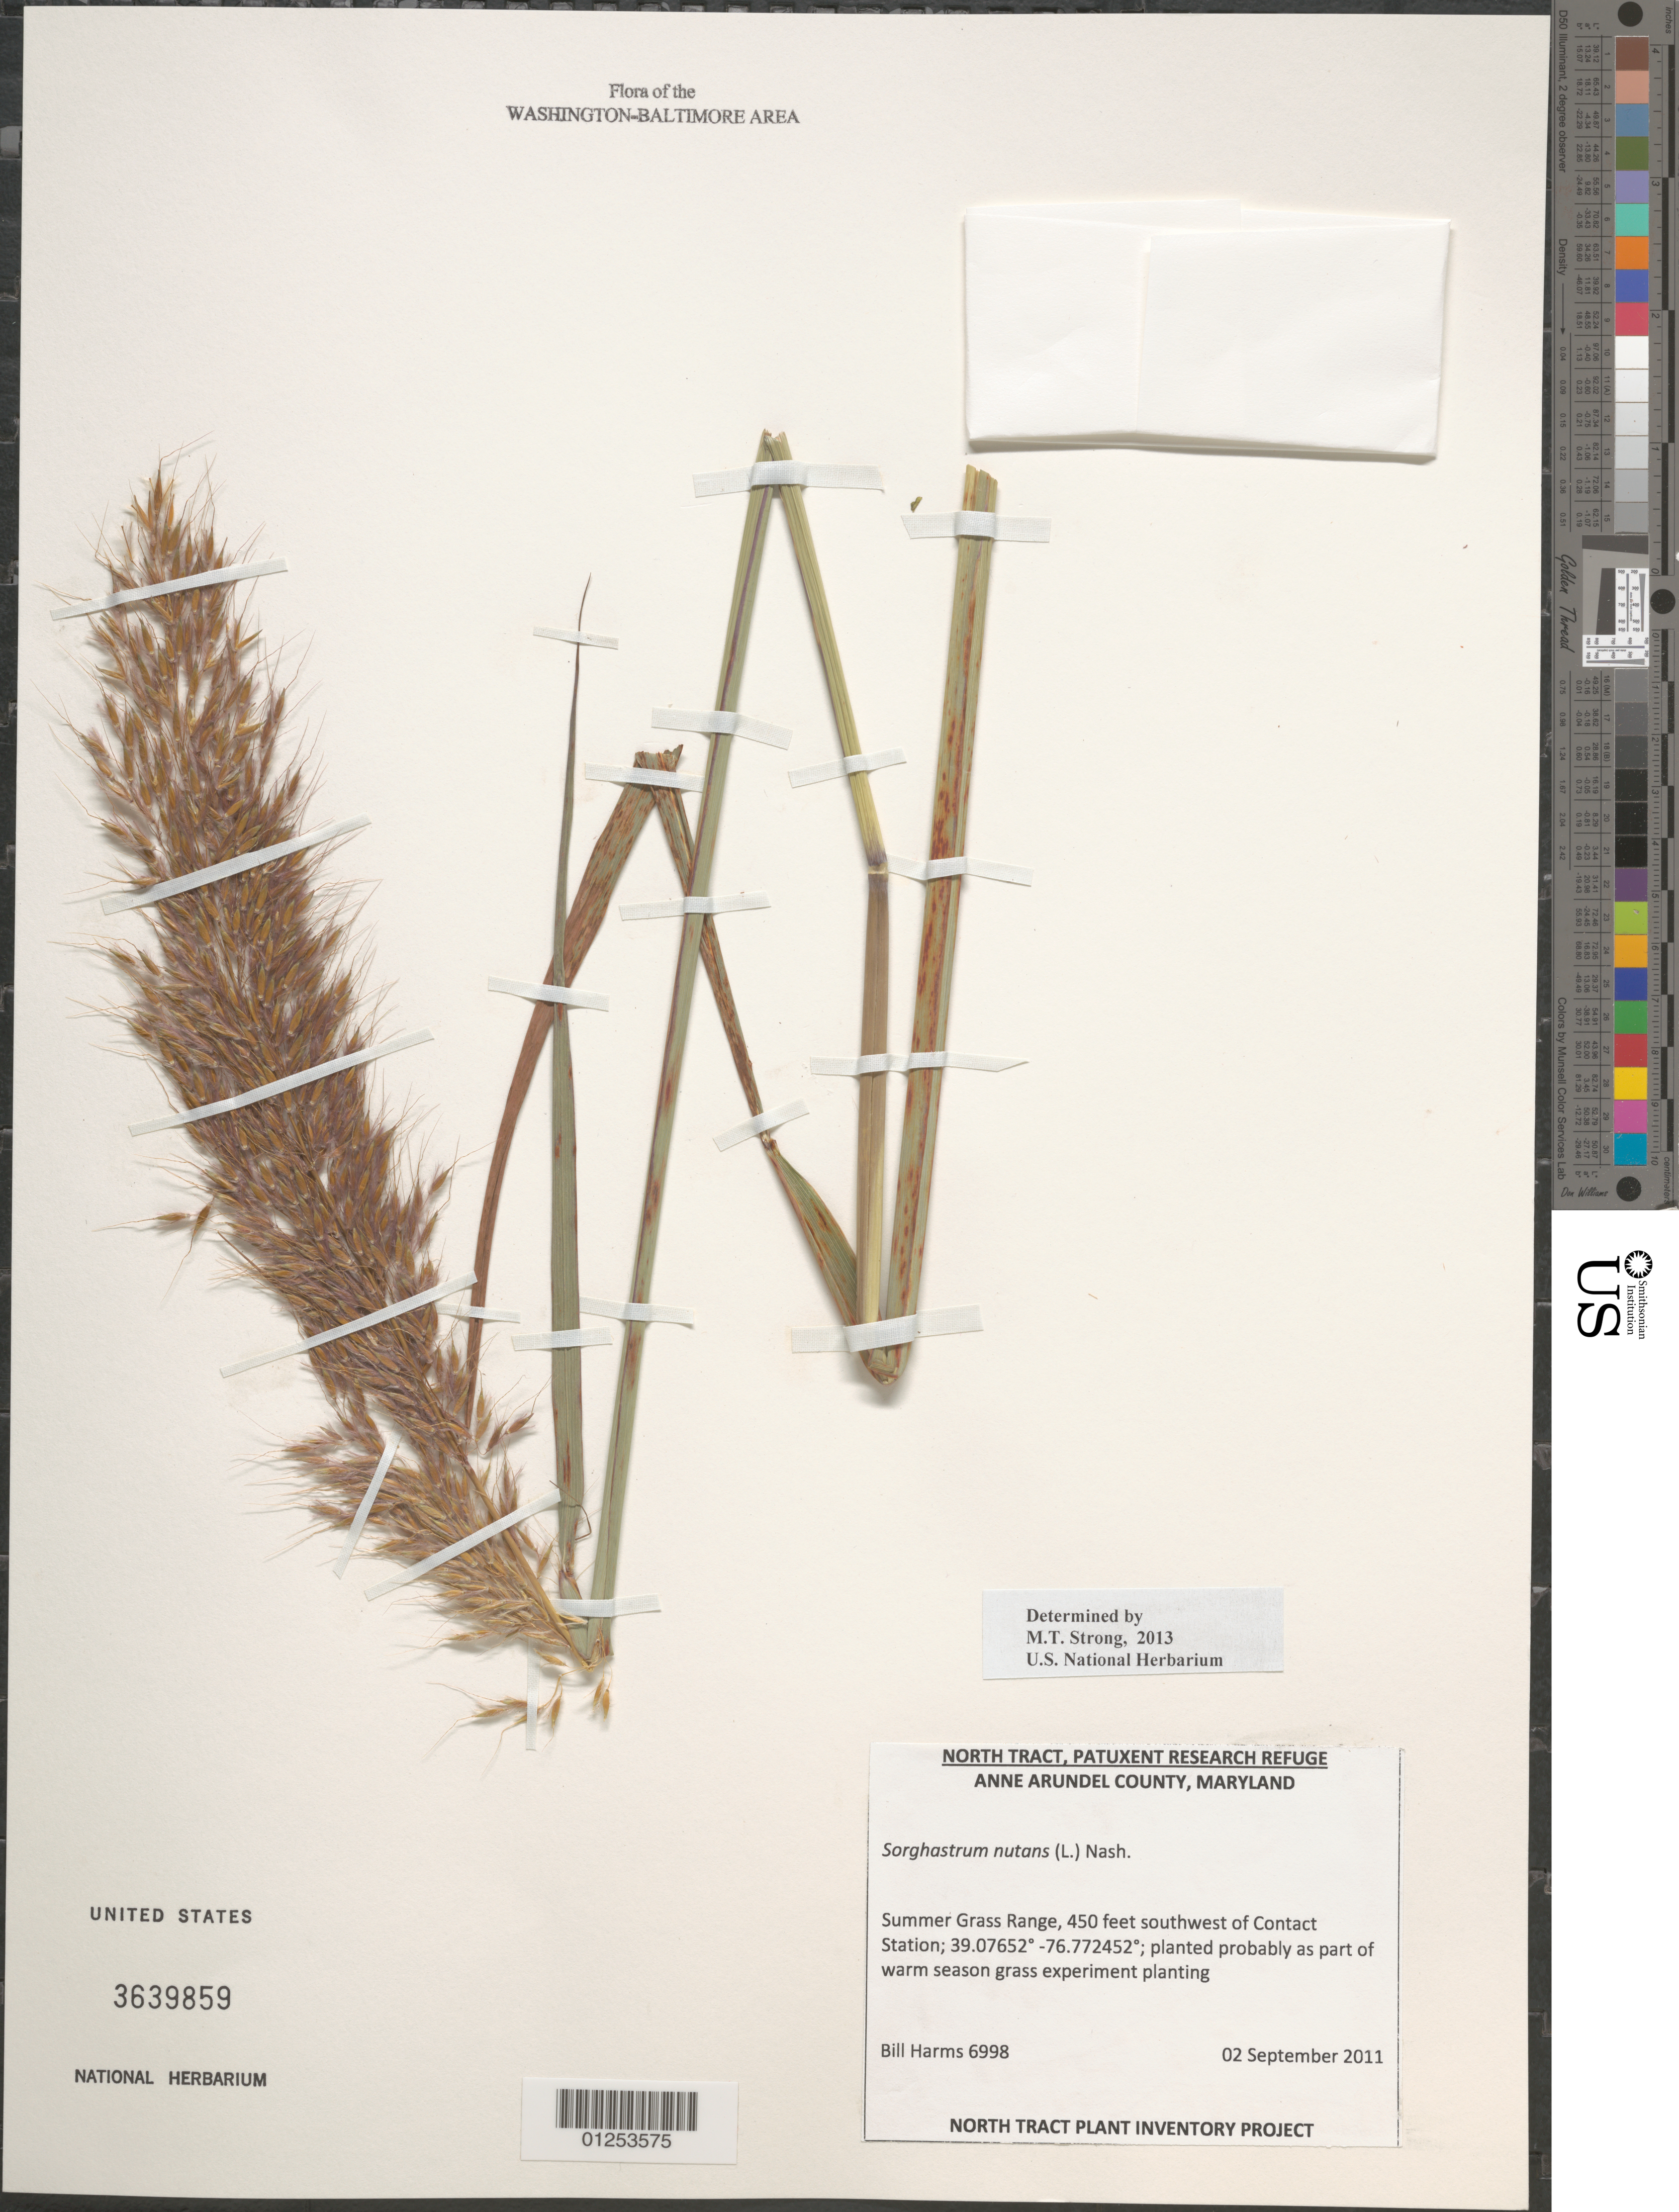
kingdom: Plantae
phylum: Tracheophyta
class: Liliopsida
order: Poales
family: Poaceae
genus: Sorghastrum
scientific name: Sorghastrum nutans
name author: (L.) Nash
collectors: B. Harms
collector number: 6998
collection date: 2011-09-02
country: United States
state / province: Maryland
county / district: Anne Arundel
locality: Summer Grass Range, 450 feet southwest of Contact Station.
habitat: Planted probably as part of warm season grass experiment planting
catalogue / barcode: US 3639859